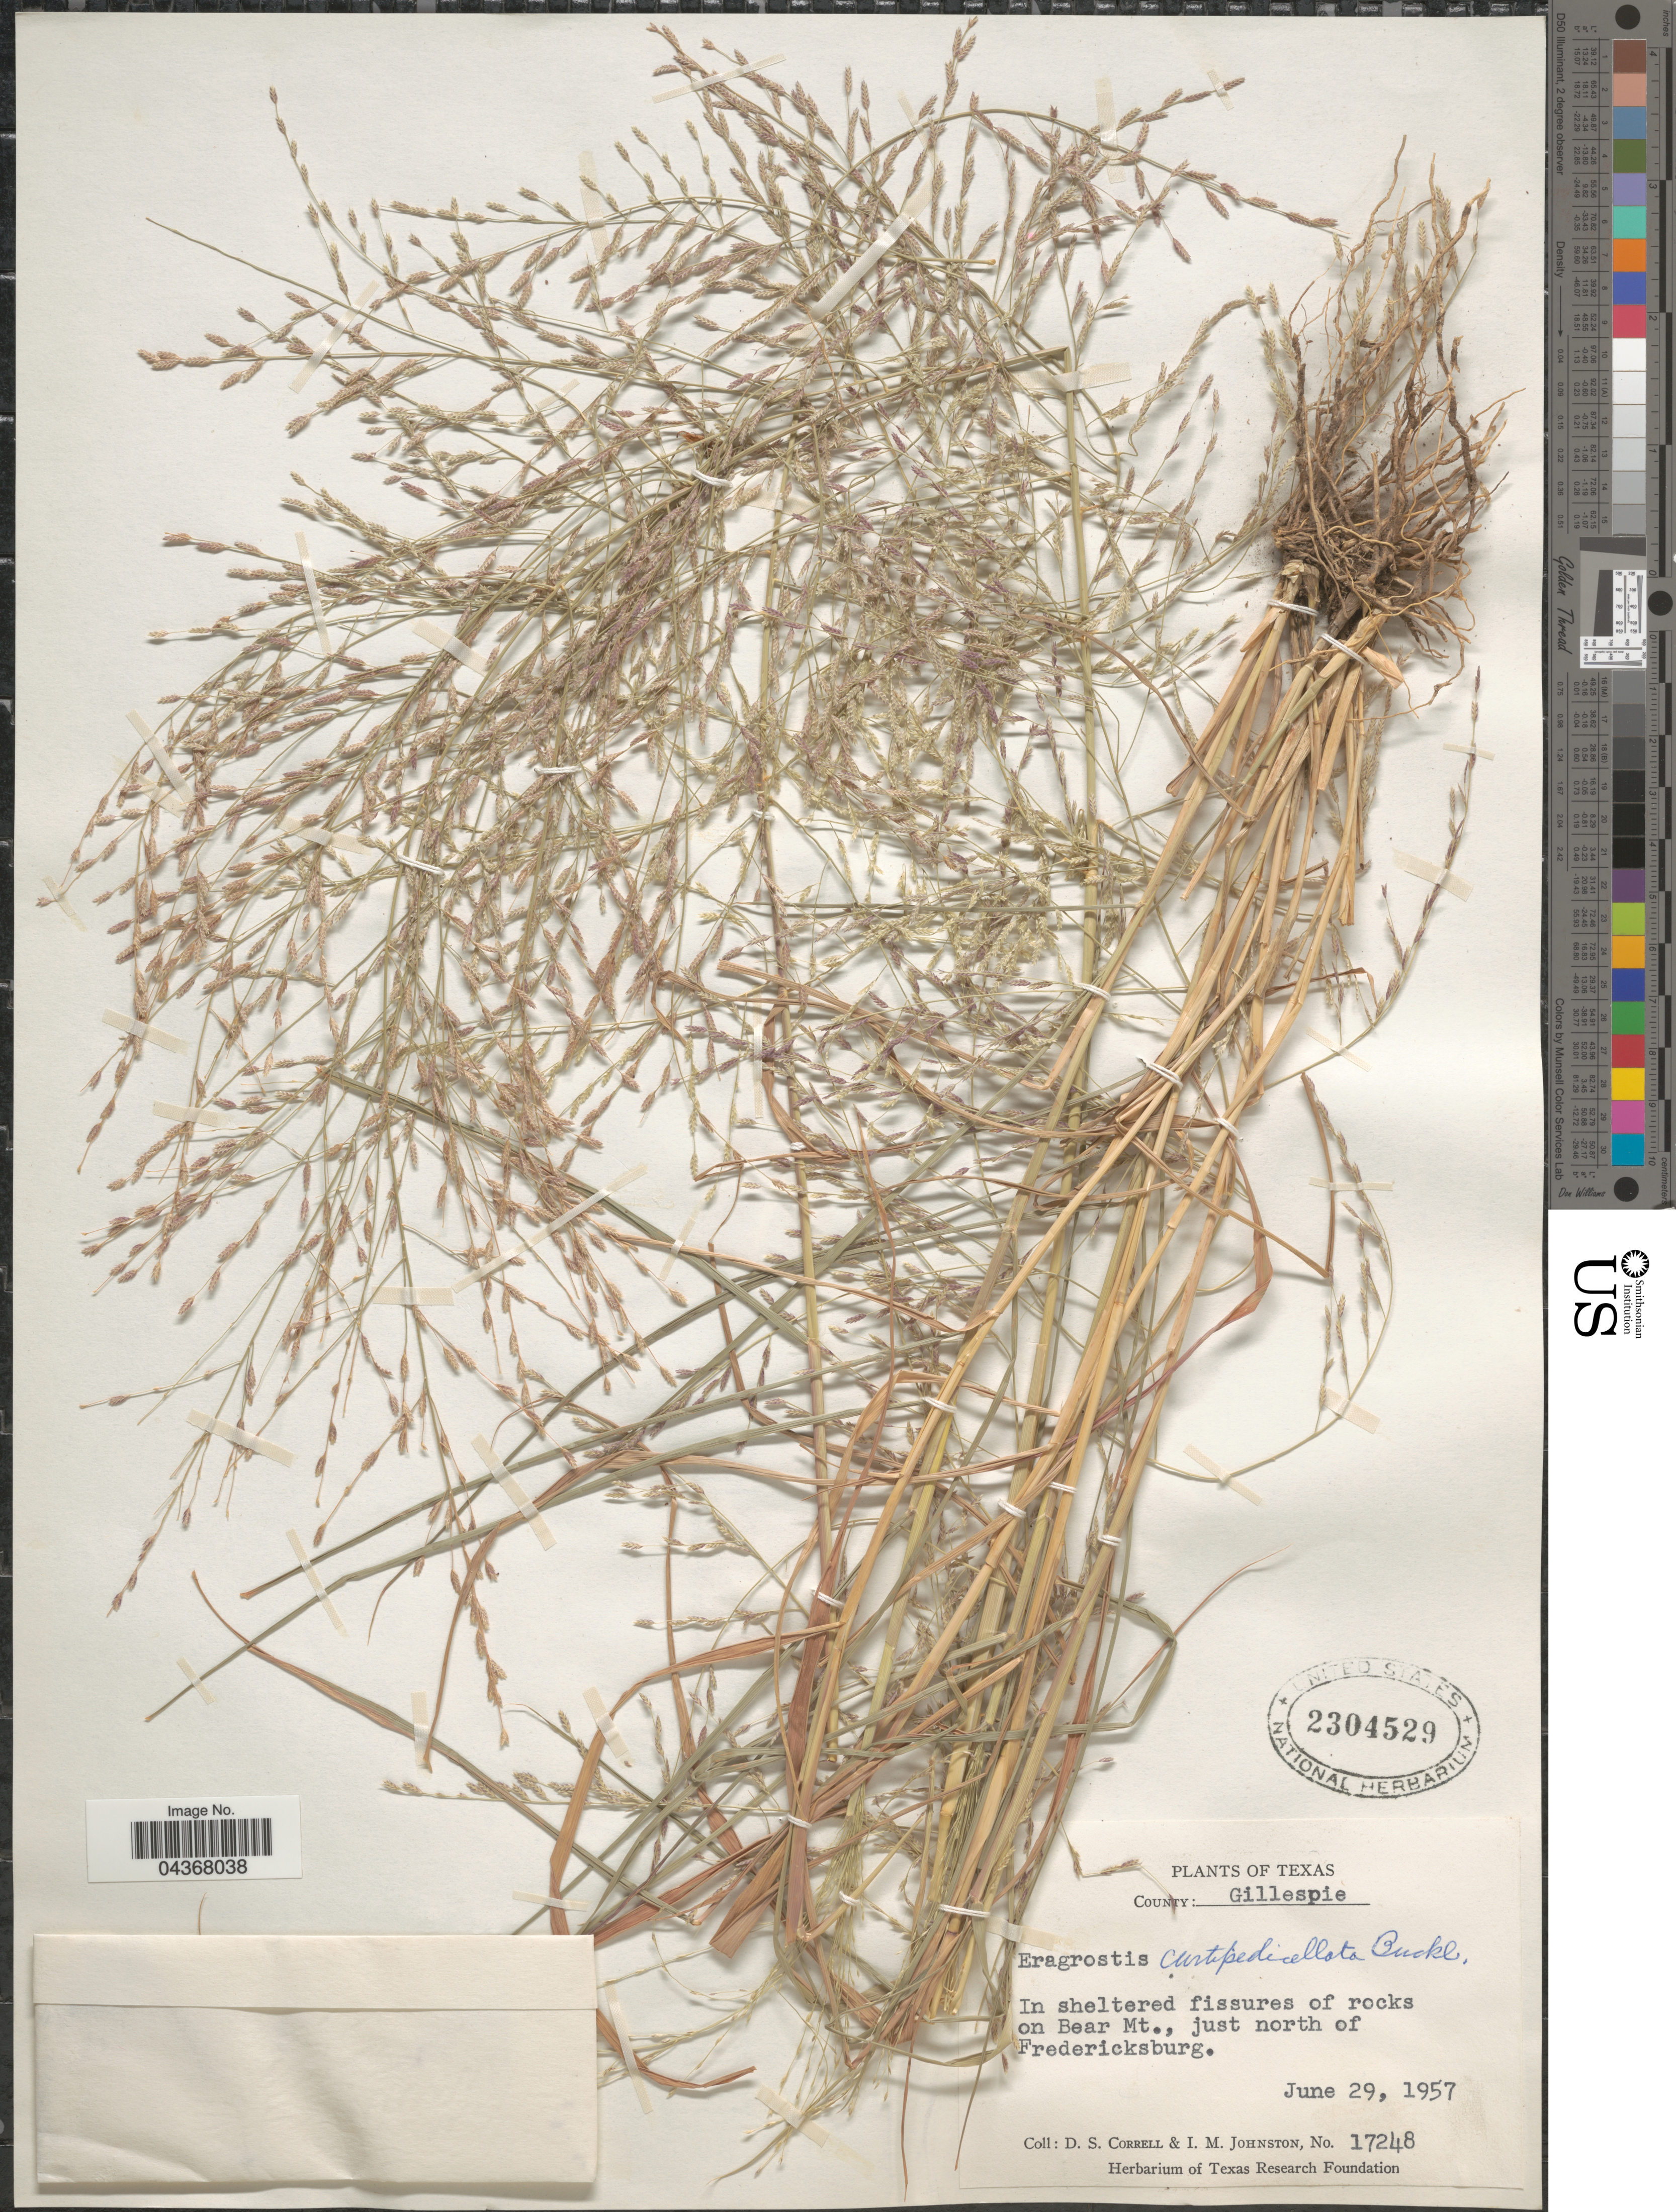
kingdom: Plantae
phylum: Tracheophyta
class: Liliopsida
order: Poales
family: Poaceae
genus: Eragrostis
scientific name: Eragrostis curtipedicellata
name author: Buckley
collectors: D. S. Correll & I.M. Johnston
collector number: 17248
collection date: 1957-06-29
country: United States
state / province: Texas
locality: County: Gillespie. In sheltered fissures of rocks on Bear Mt., just north of Fredericksburg.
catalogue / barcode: US 2304529